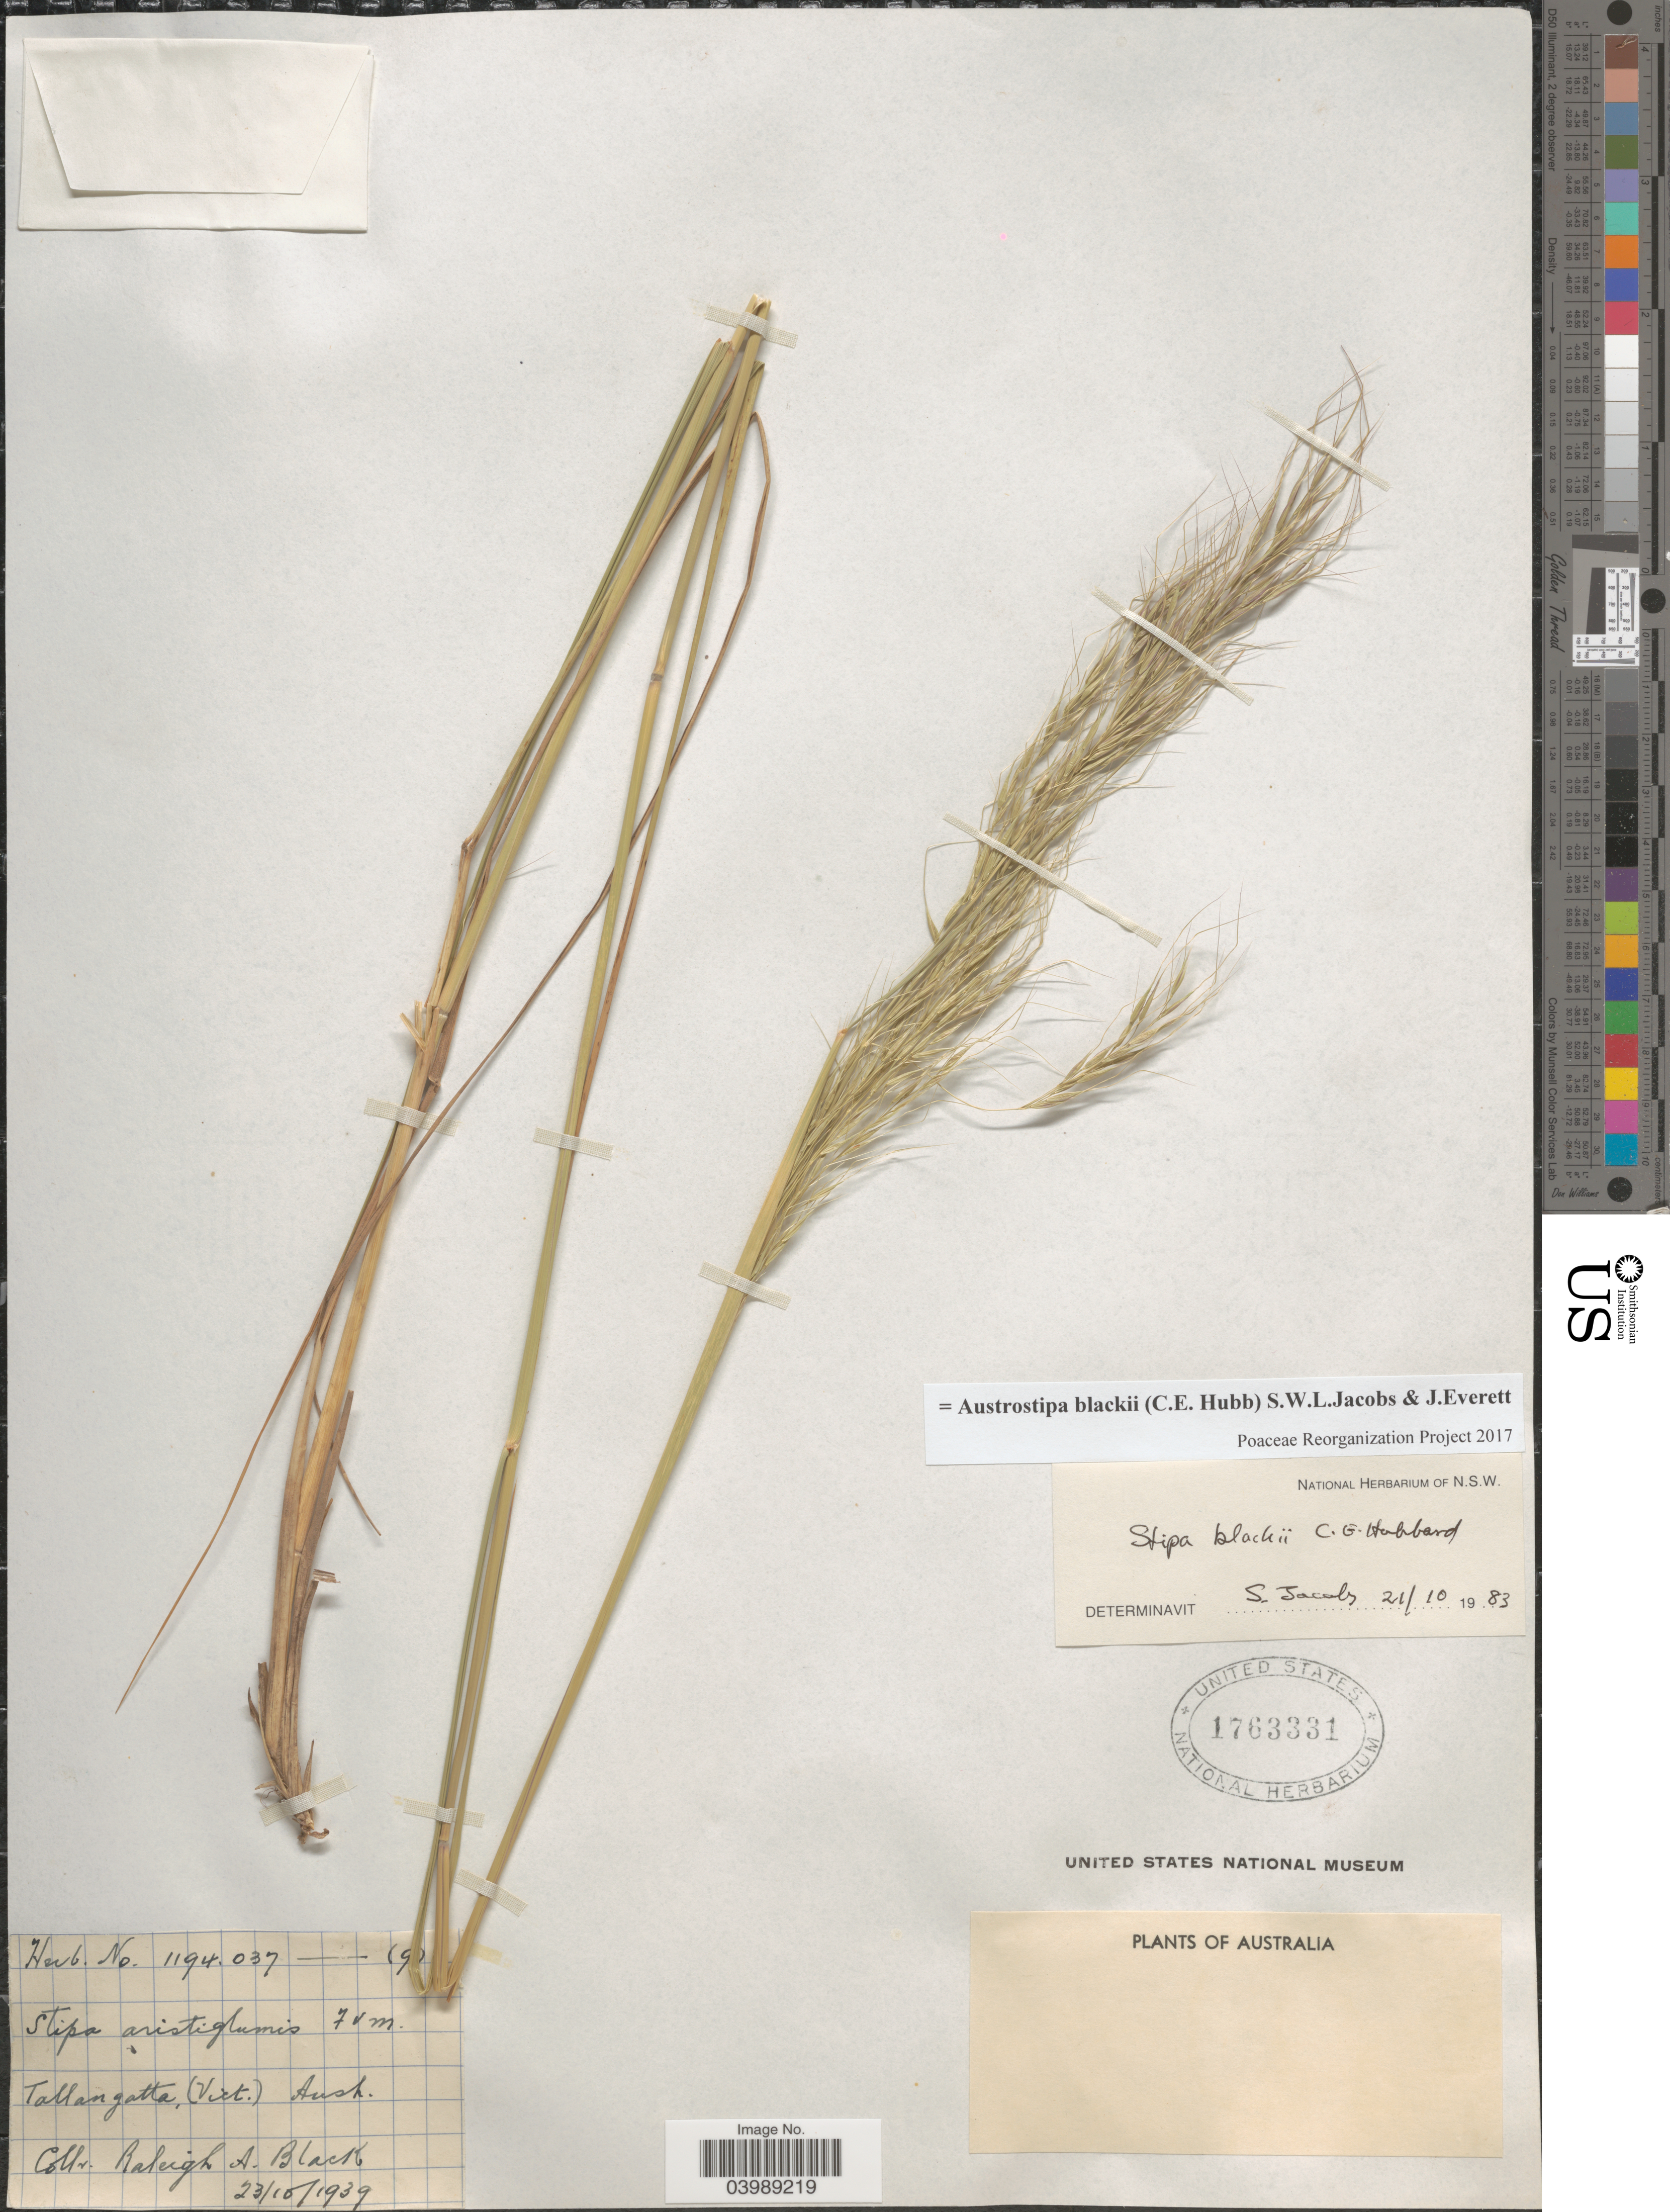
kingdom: Plantae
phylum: Tracheophyta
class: Liliopsida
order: Poales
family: Poaceae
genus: Austrostipa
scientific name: Austrostipa blackii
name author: (C.E. Hubb.) S.W.L. Jacobs & J. Everett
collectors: R. A. Black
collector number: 1194.037/9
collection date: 1939-10-23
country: Australia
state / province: Victoria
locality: Tallangatta. (Vict.).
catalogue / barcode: US 1763331